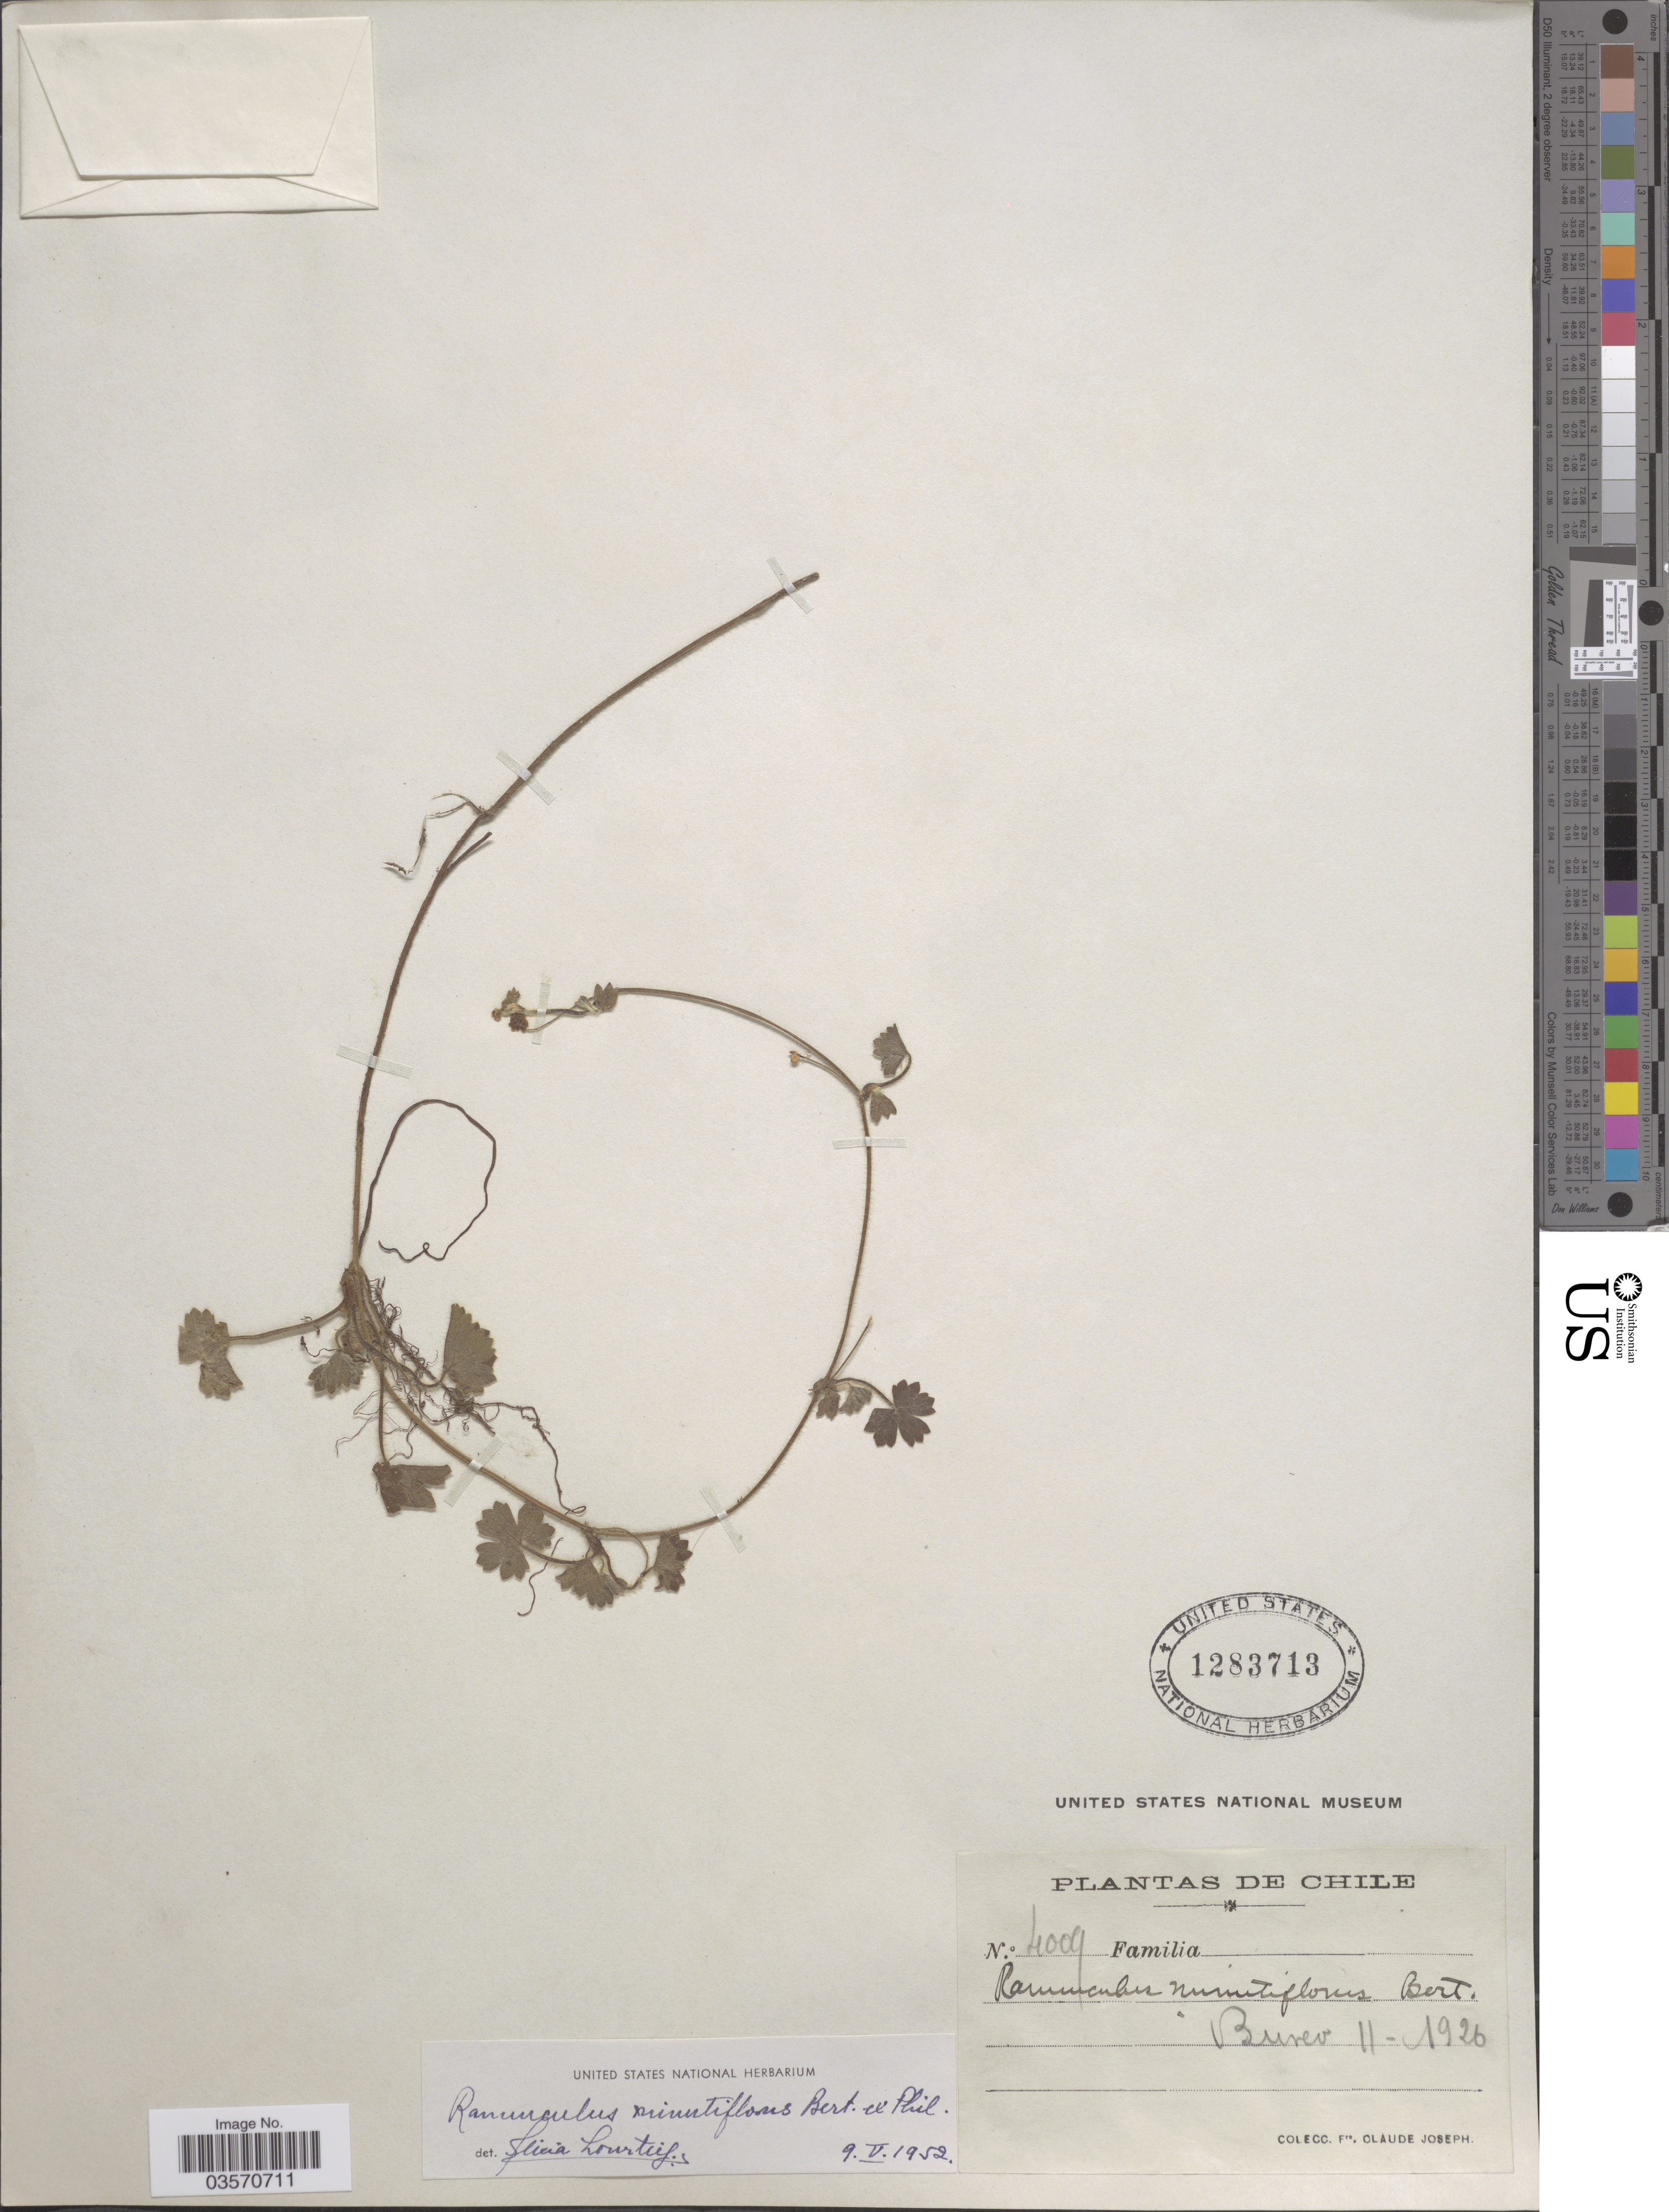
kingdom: Plantae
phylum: Tracheophyta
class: Magnoliopsida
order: Ranunculales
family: Ranunculaceae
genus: Ranunculus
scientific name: Ranunculus minutiflorus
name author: Bertero ex Phil.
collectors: Frere Claude Joseph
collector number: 4009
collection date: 1926-11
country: Chile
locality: Bureo.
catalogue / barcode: US 1283713